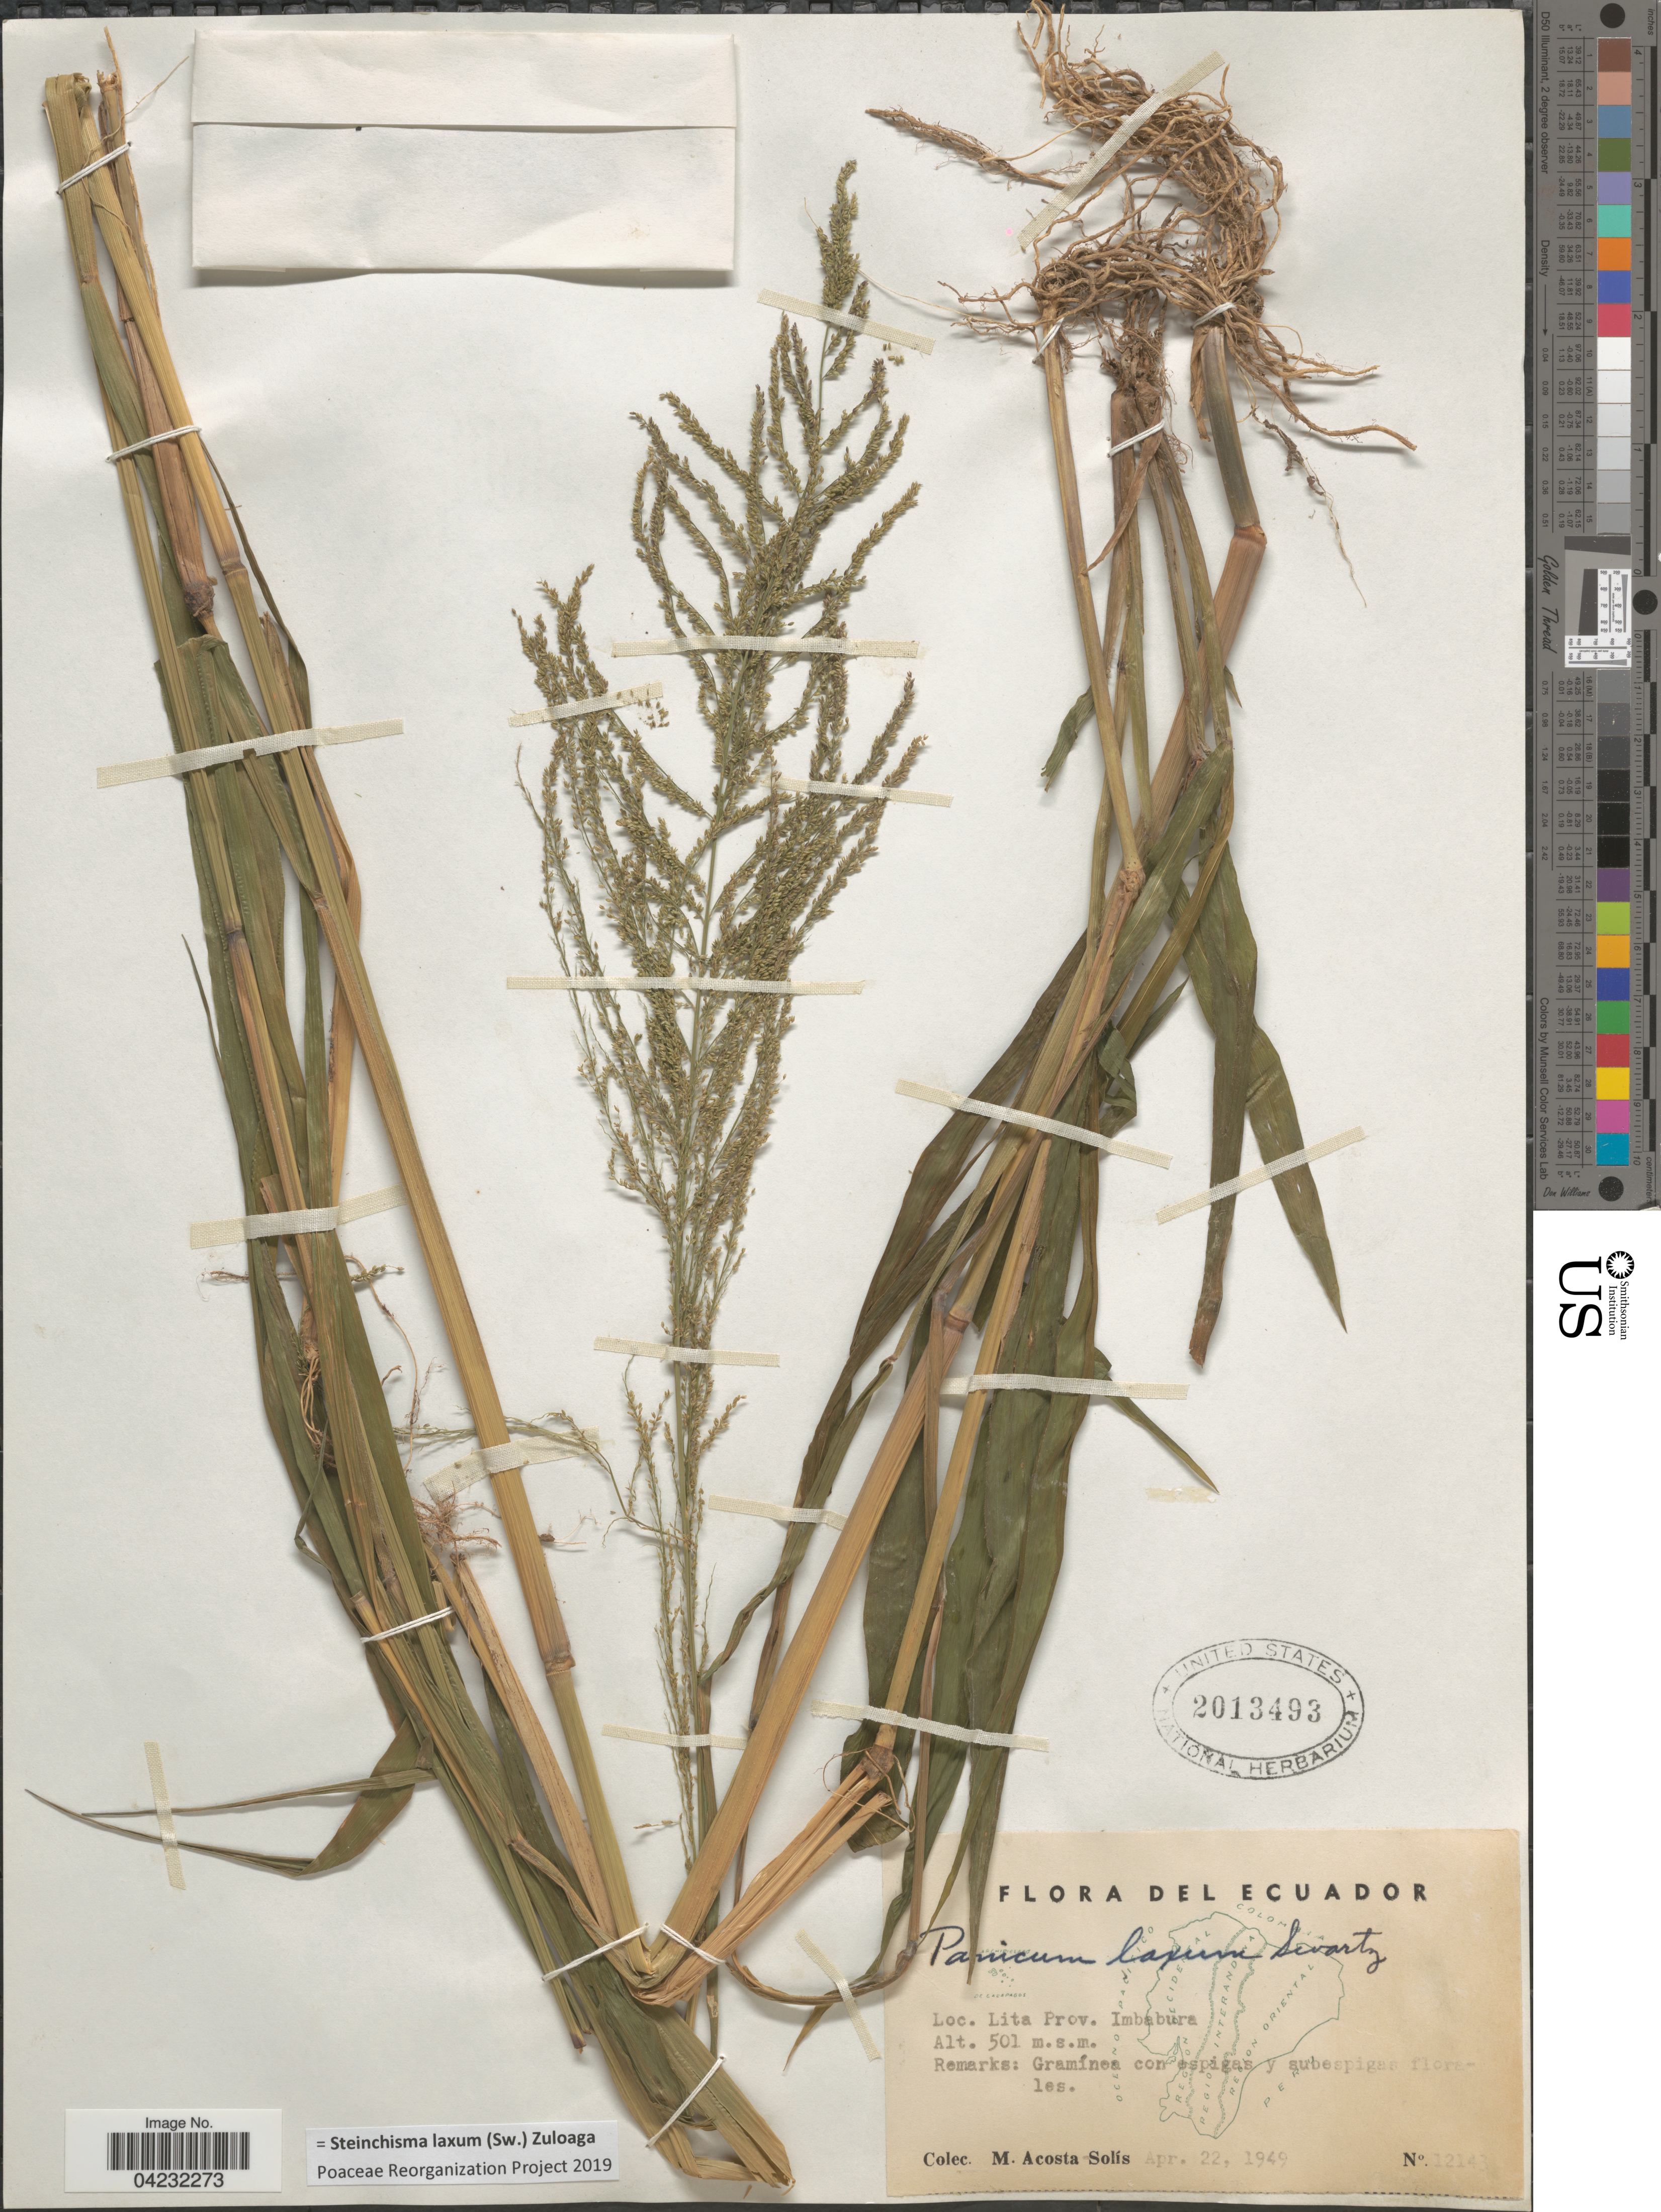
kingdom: Plantae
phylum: Tracheophyta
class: Liliopsida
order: Poales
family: Poaceae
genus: Steinchisma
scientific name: Steinchisma laxum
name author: (Sw.) Zuloaga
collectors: M. Acosta Solis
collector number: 1214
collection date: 1949-04-22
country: Ecuador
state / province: Imbabura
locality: Lita Prov.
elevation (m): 501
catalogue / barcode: US 2013493